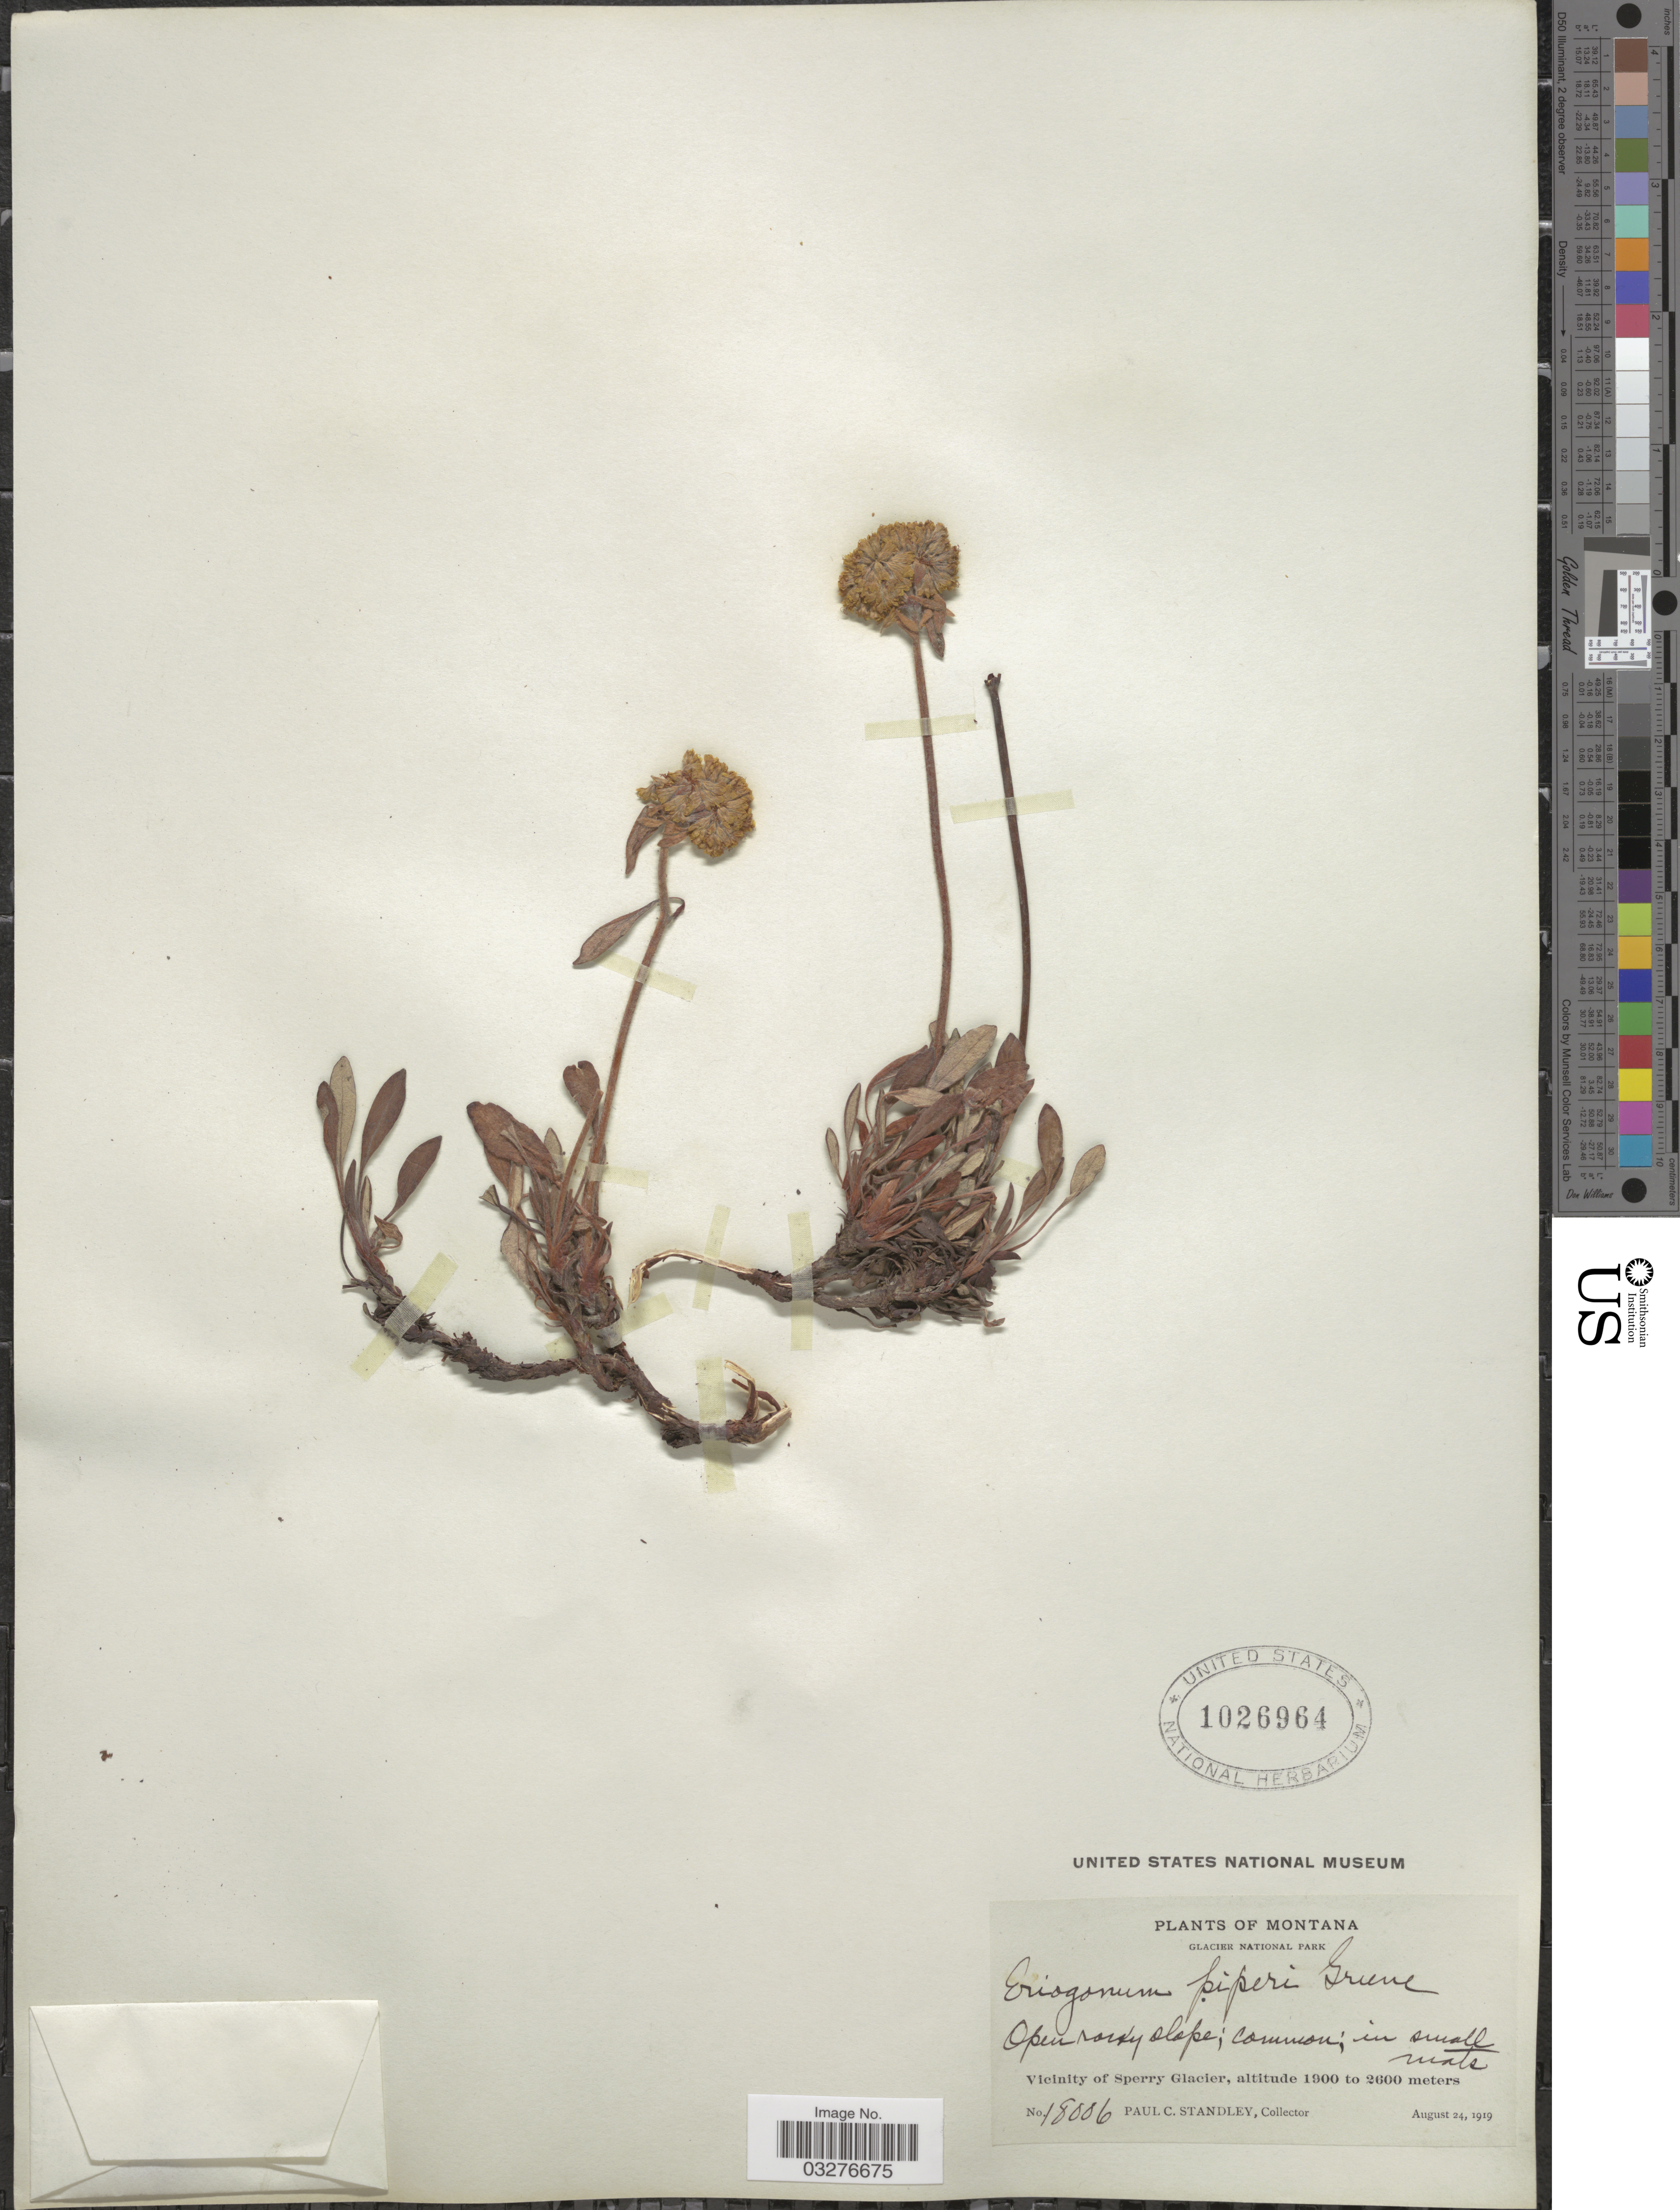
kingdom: Plantae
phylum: Tracheophyta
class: Magnoliopsida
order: Caryophyllales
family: Polygonaceae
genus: Eriogonum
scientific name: Eriogonum flavum var. piperi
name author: M.E. Jones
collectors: P. C. Standley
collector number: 18006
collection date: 1919-08-24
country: United States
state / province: Montana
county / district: Flathead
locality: Glacier National Park, Vicinity of Sperry Glacier.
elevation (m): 1900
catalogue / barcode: US 1026964